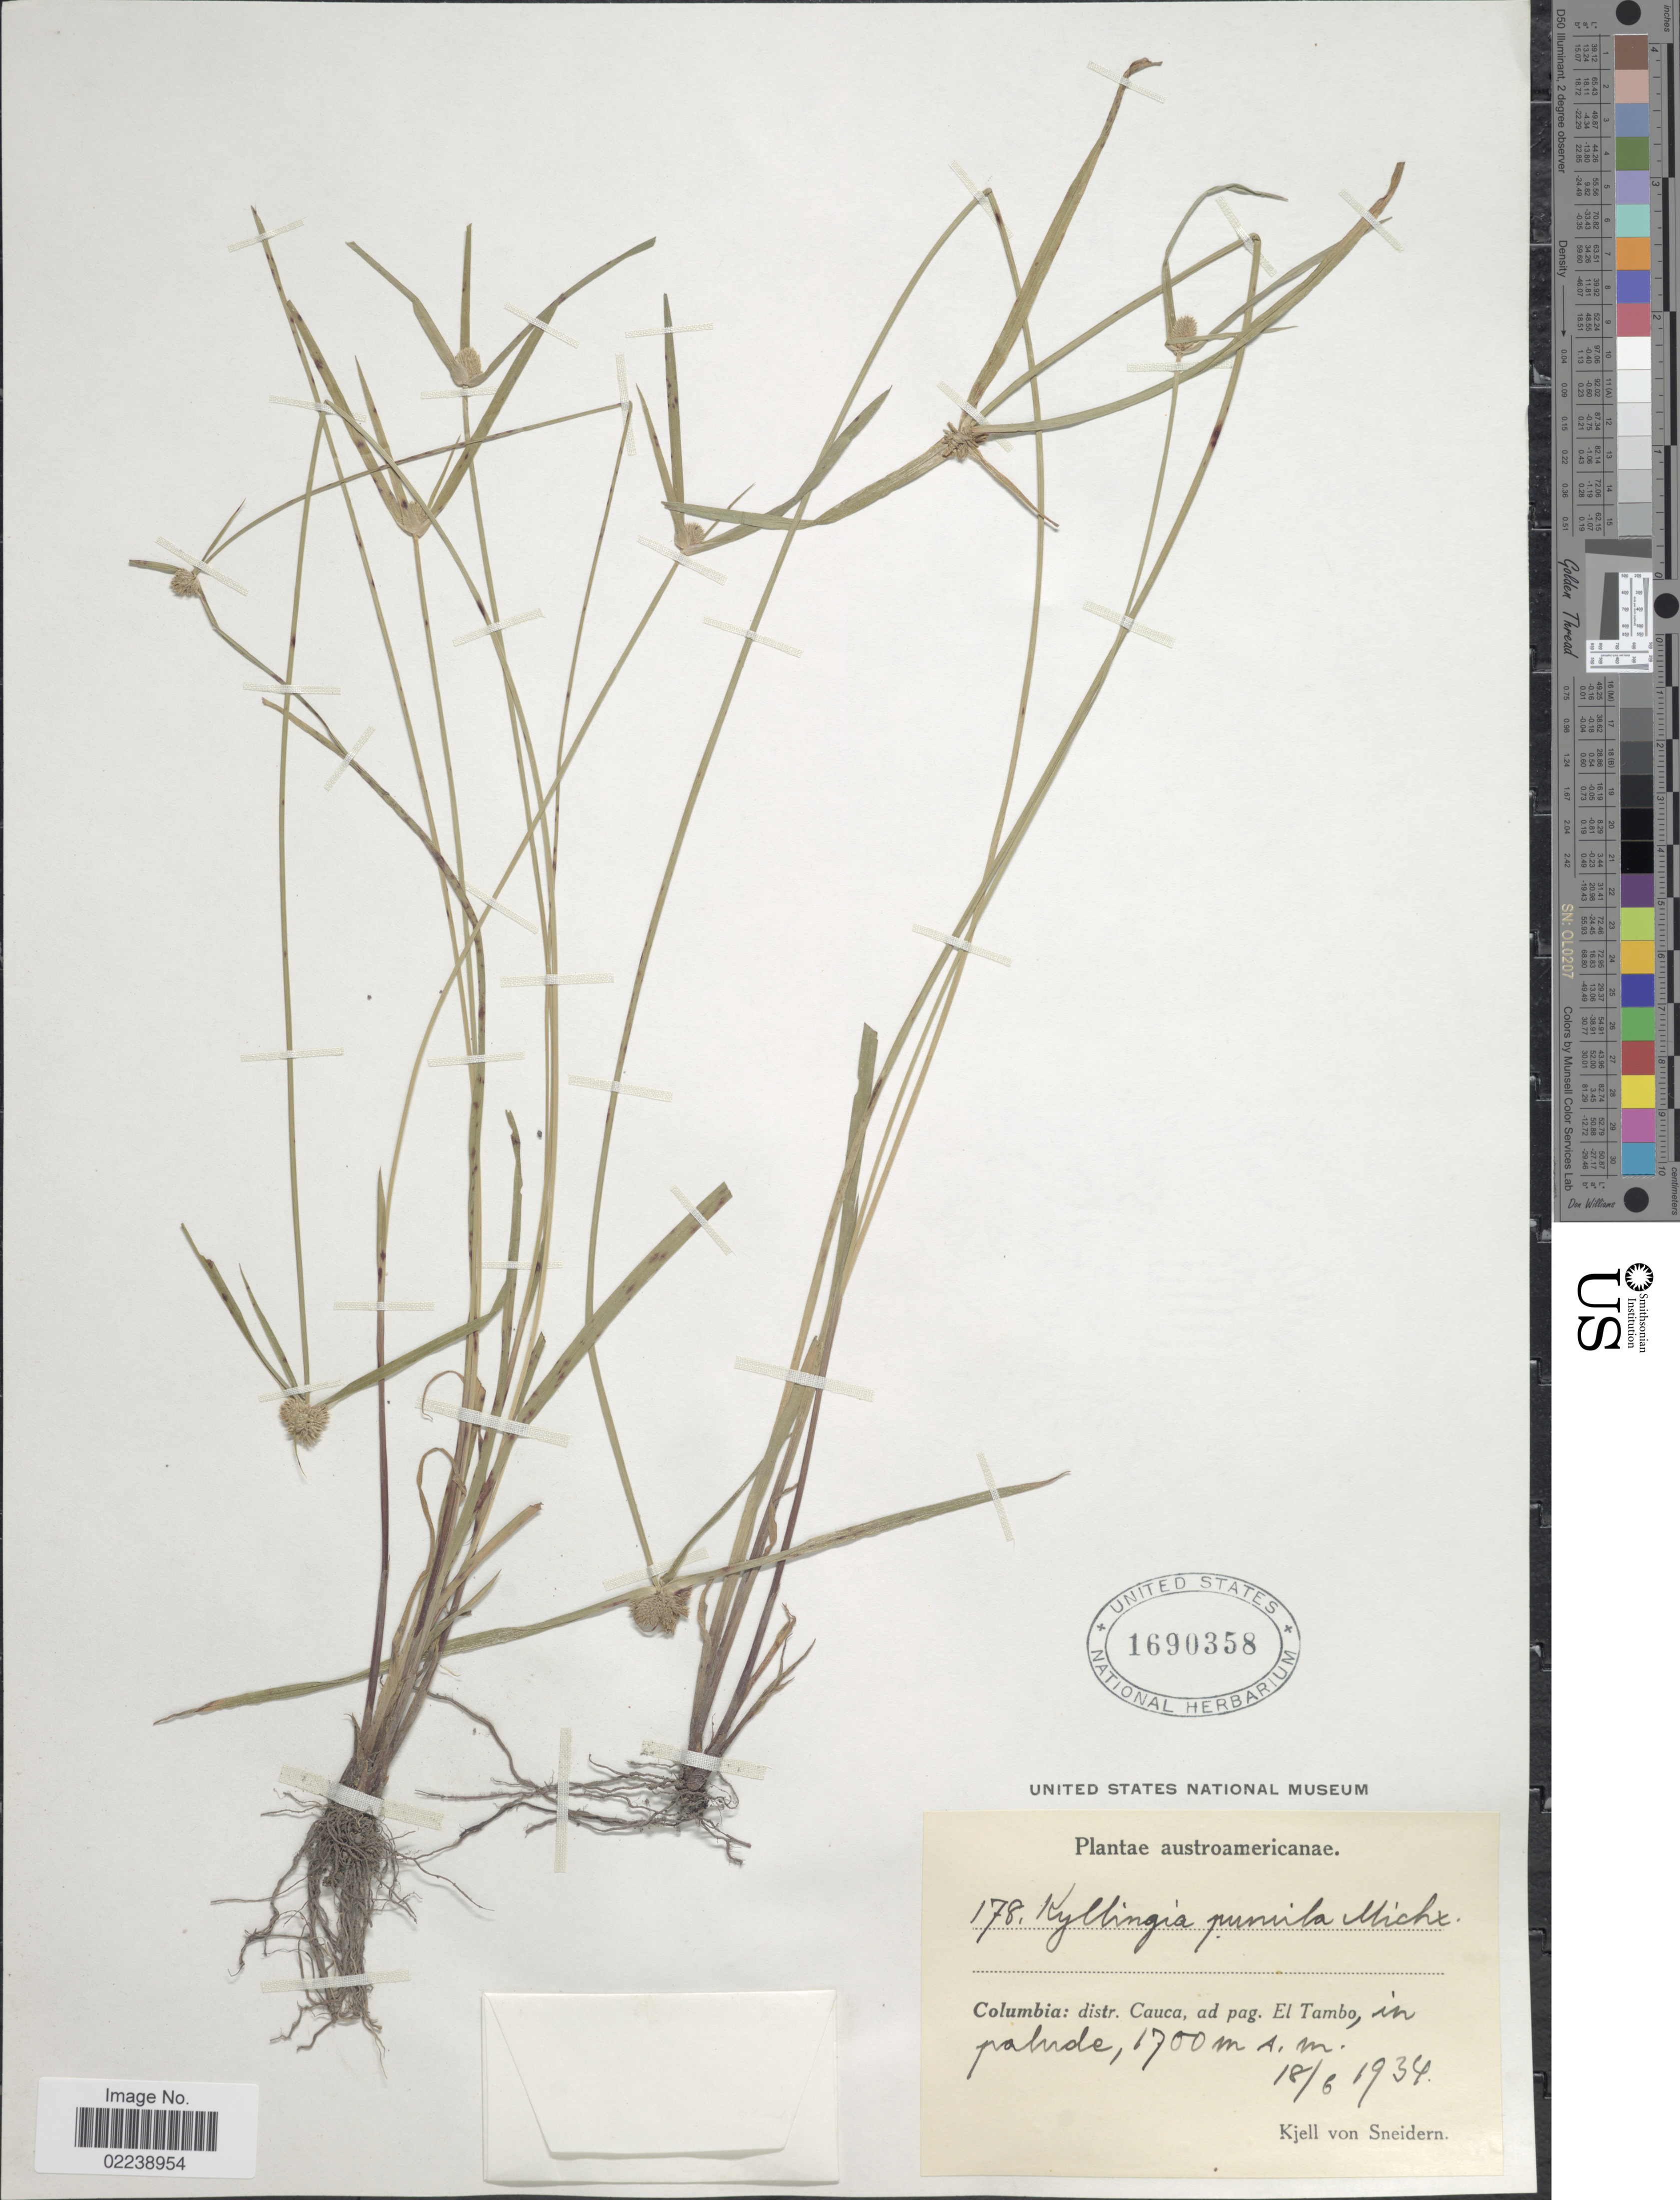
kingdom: Plantae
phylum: Tracheophyta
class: Liliopsida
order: Poales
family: Cyperaceae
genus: Cyperus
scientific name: Cyperus hortensis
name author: (Salzm. ex Steud.) Dorr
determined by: Strong, M. T., (US), Smithsonian Institution - National Museum of Natural History (UNITED STATES)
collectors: K. von Sneidern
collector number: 178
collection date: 1934-06-18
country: Colombia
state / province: Cauca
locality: Ad pag. El Tambo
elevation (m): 1700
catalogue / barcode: US 1690358